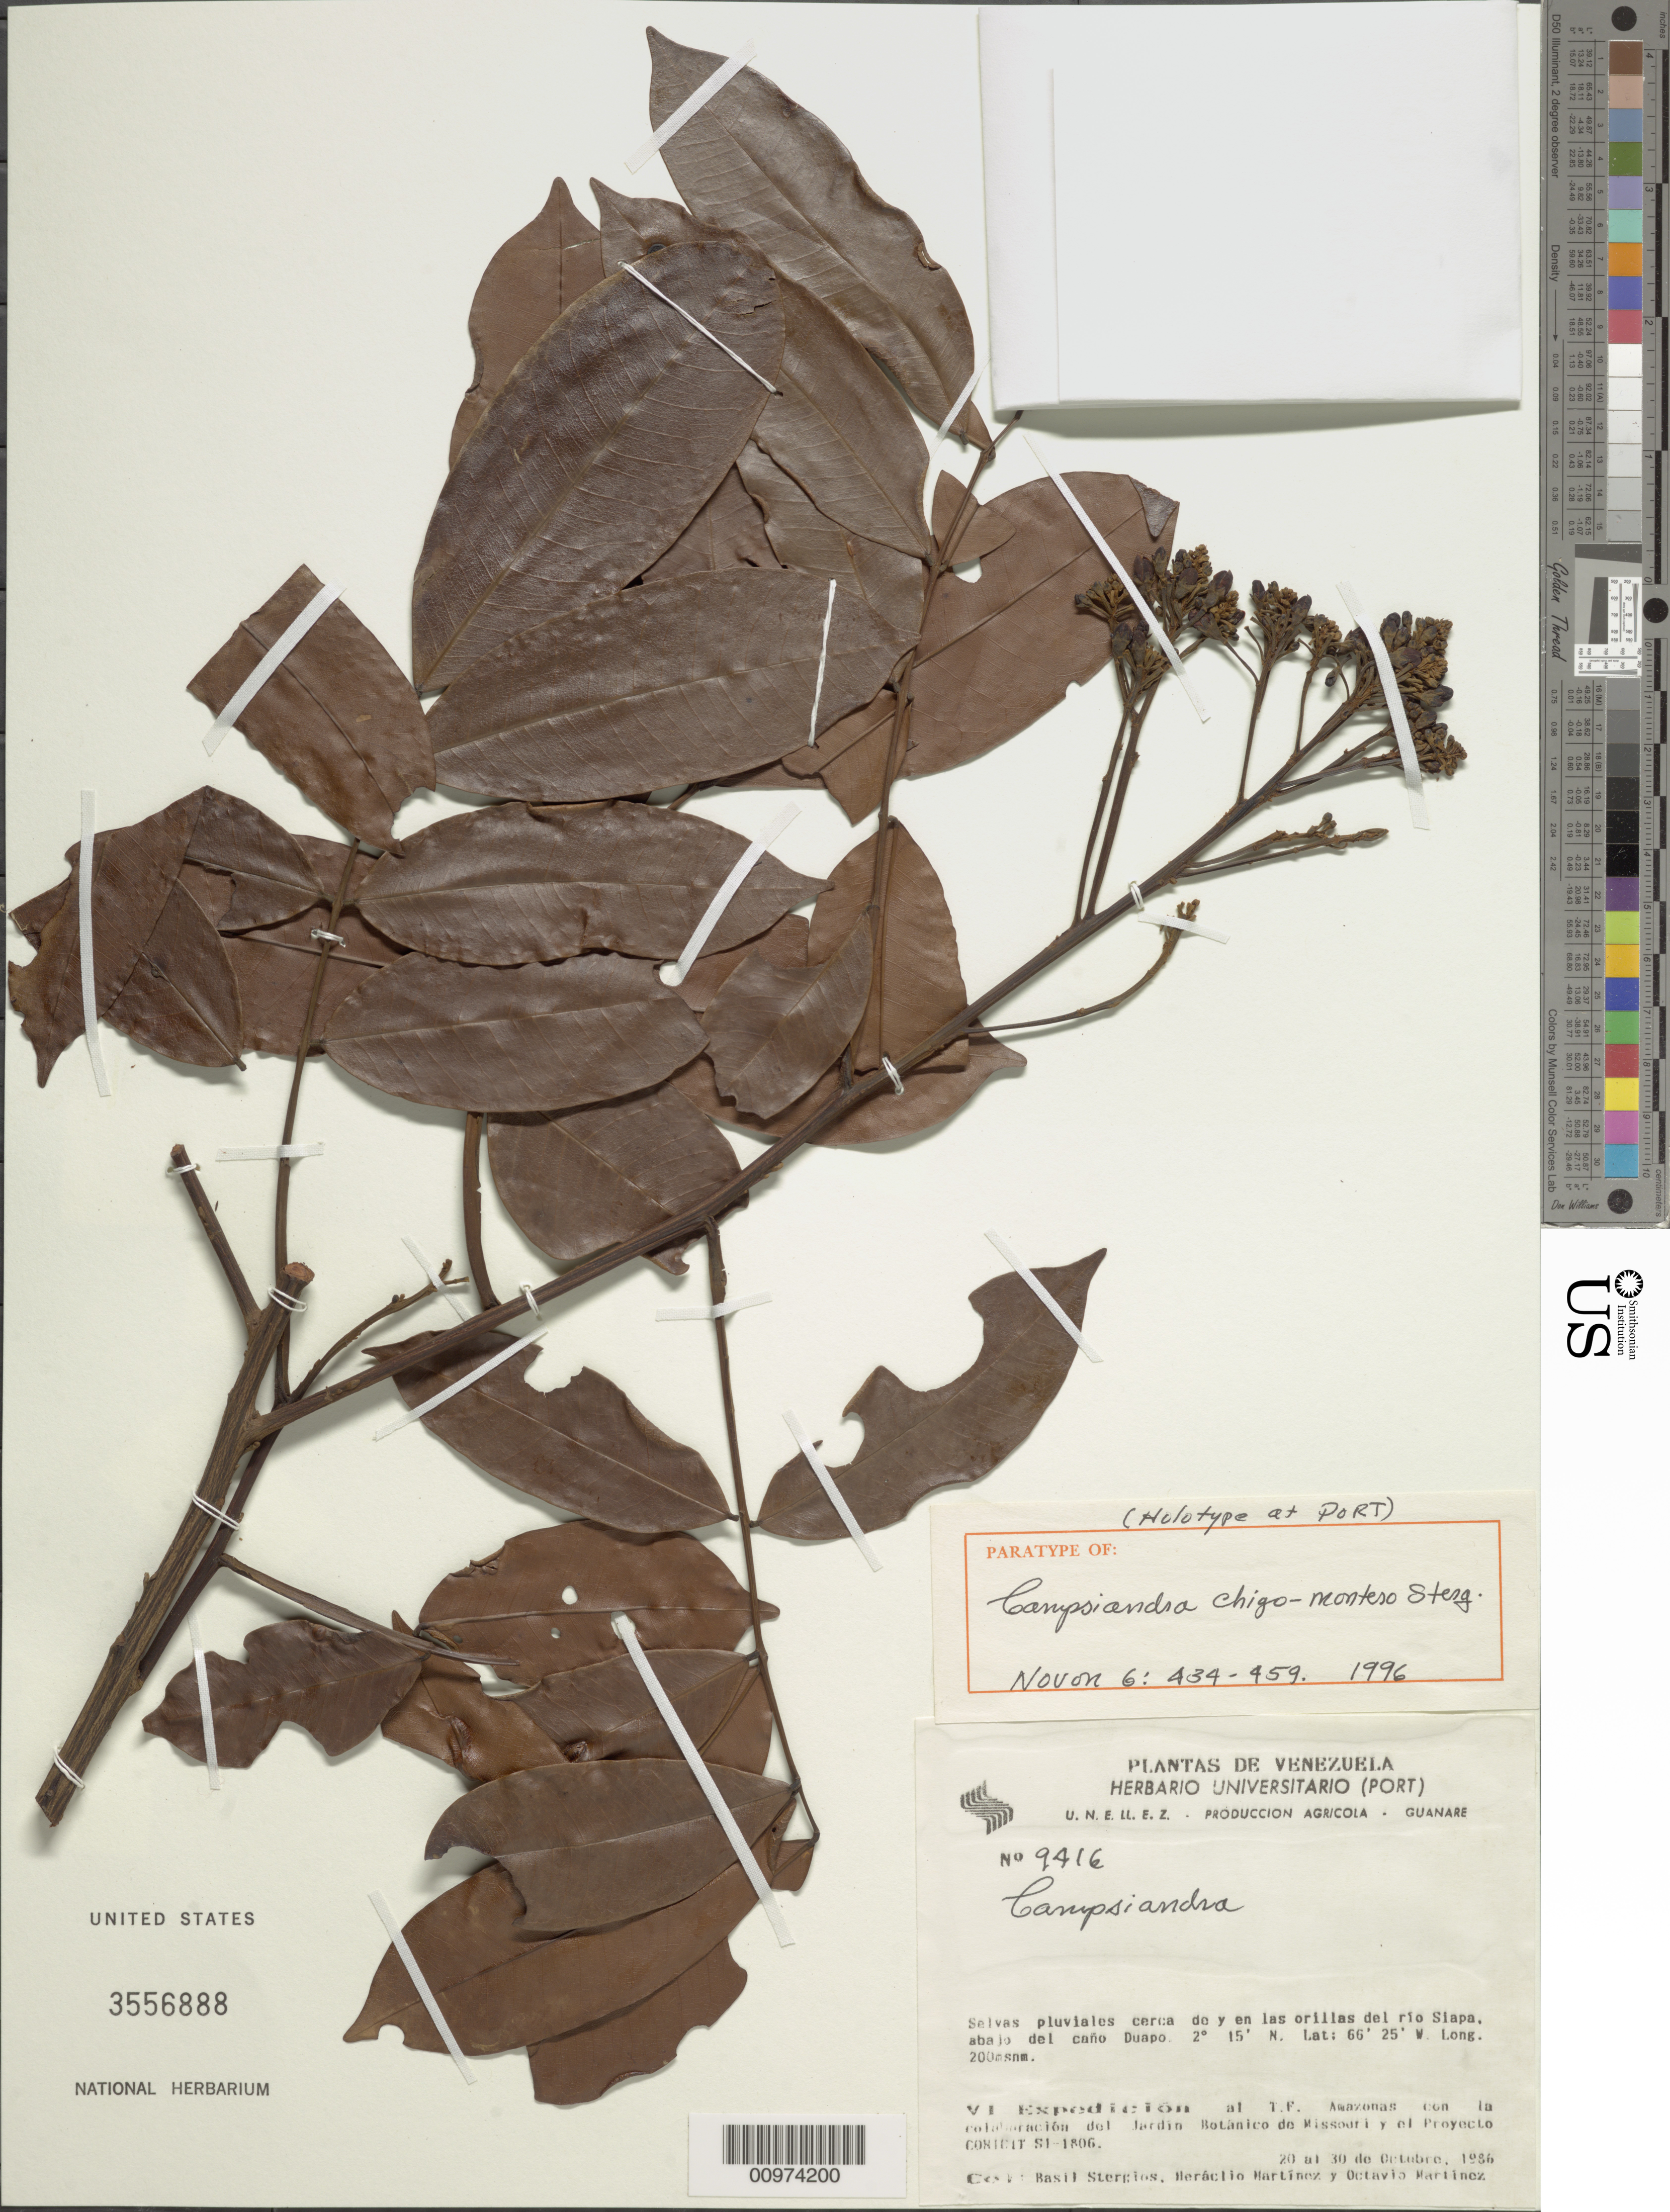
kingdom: Plantae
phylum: Tracheophyta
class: Magnoliopsida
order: Fabales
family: Fabaceae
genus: Campsiandra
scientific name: Campsiandra chigo-montero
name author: Stergios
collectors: B. G. Stergios, H. Martinez & O. Martínez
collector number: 9416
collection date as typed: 20-Oct-86 to 30-Oct-86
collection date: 1986-10-20/1986-10-30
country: Venezuela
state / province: Amazonas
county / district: Río Negro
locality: Río Siapa, abajo del Caño Duapo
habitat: Selvas pluviales cerca de y en las orillas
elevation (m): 200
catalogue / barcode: US 3556888